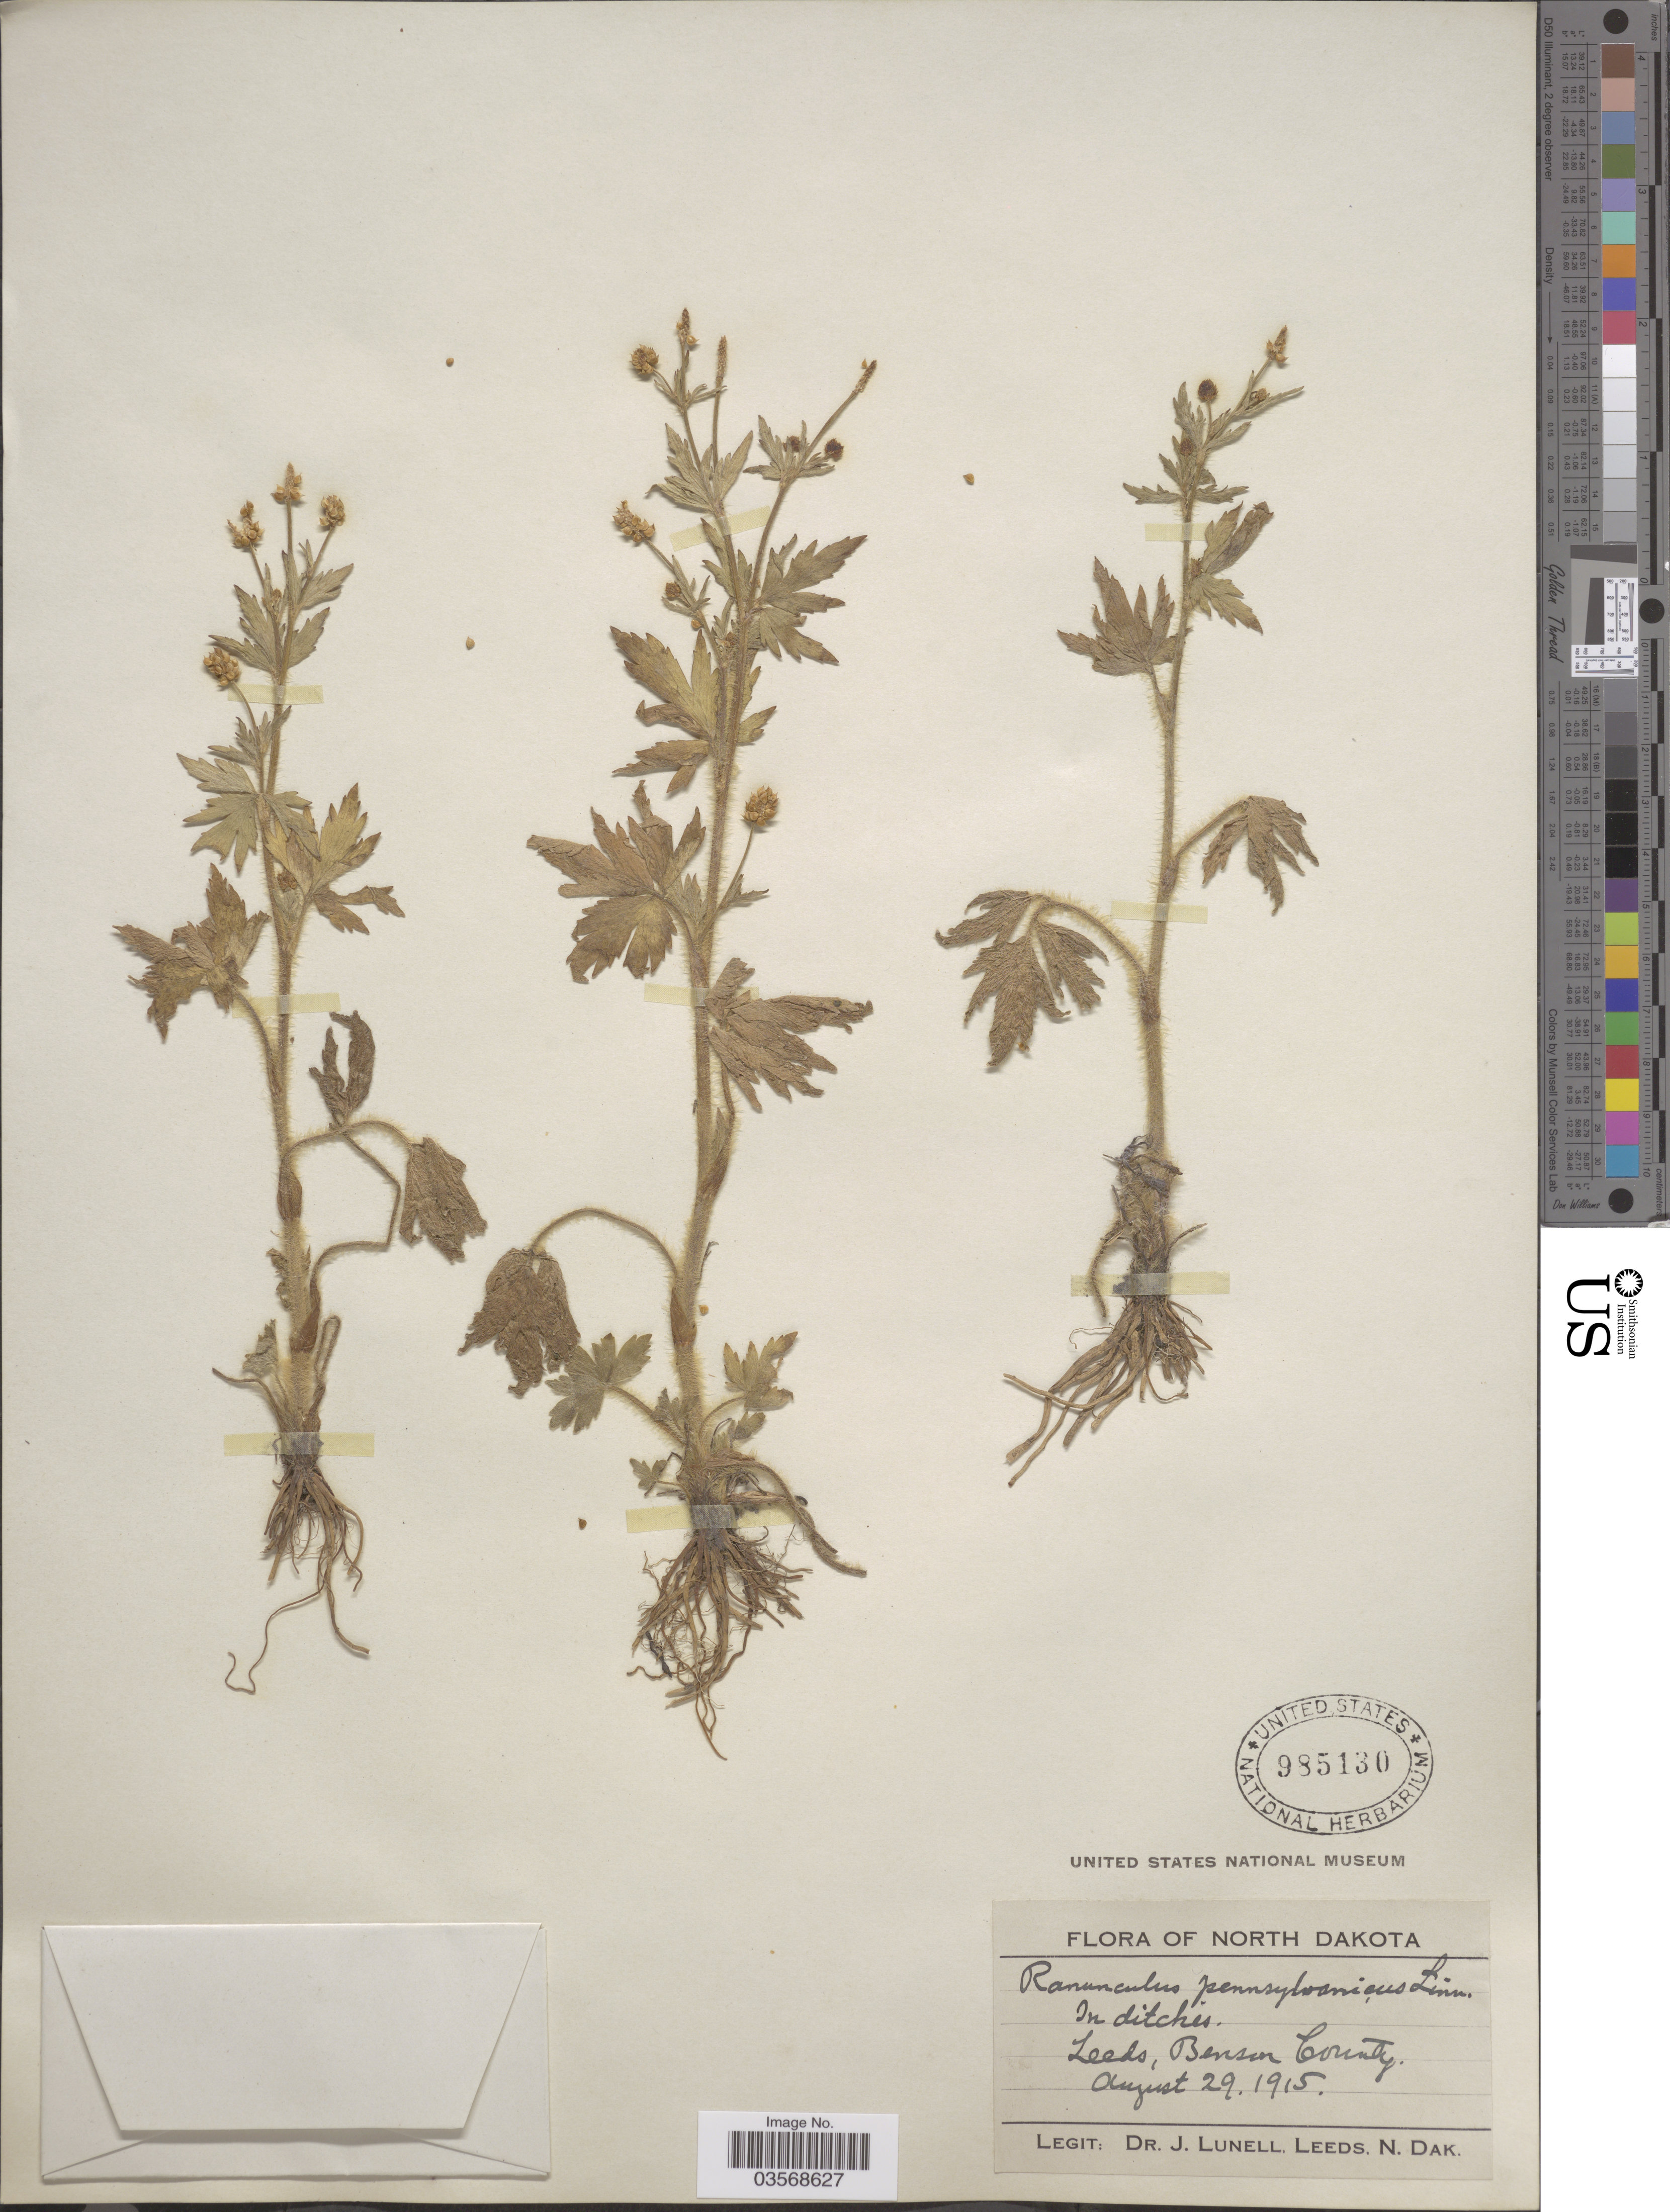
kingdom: Plantae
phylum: Tracheophyta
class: Magnoliopsida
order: Ranunculales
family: Ranunculaceae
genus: Ranunculus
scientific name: Ranunculus pensylvanicus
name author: L. f.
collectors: J. Lunell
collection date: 1915-08-29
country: United States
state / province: North Dakota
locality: Leeds, Benson County.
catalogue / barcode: US 985130